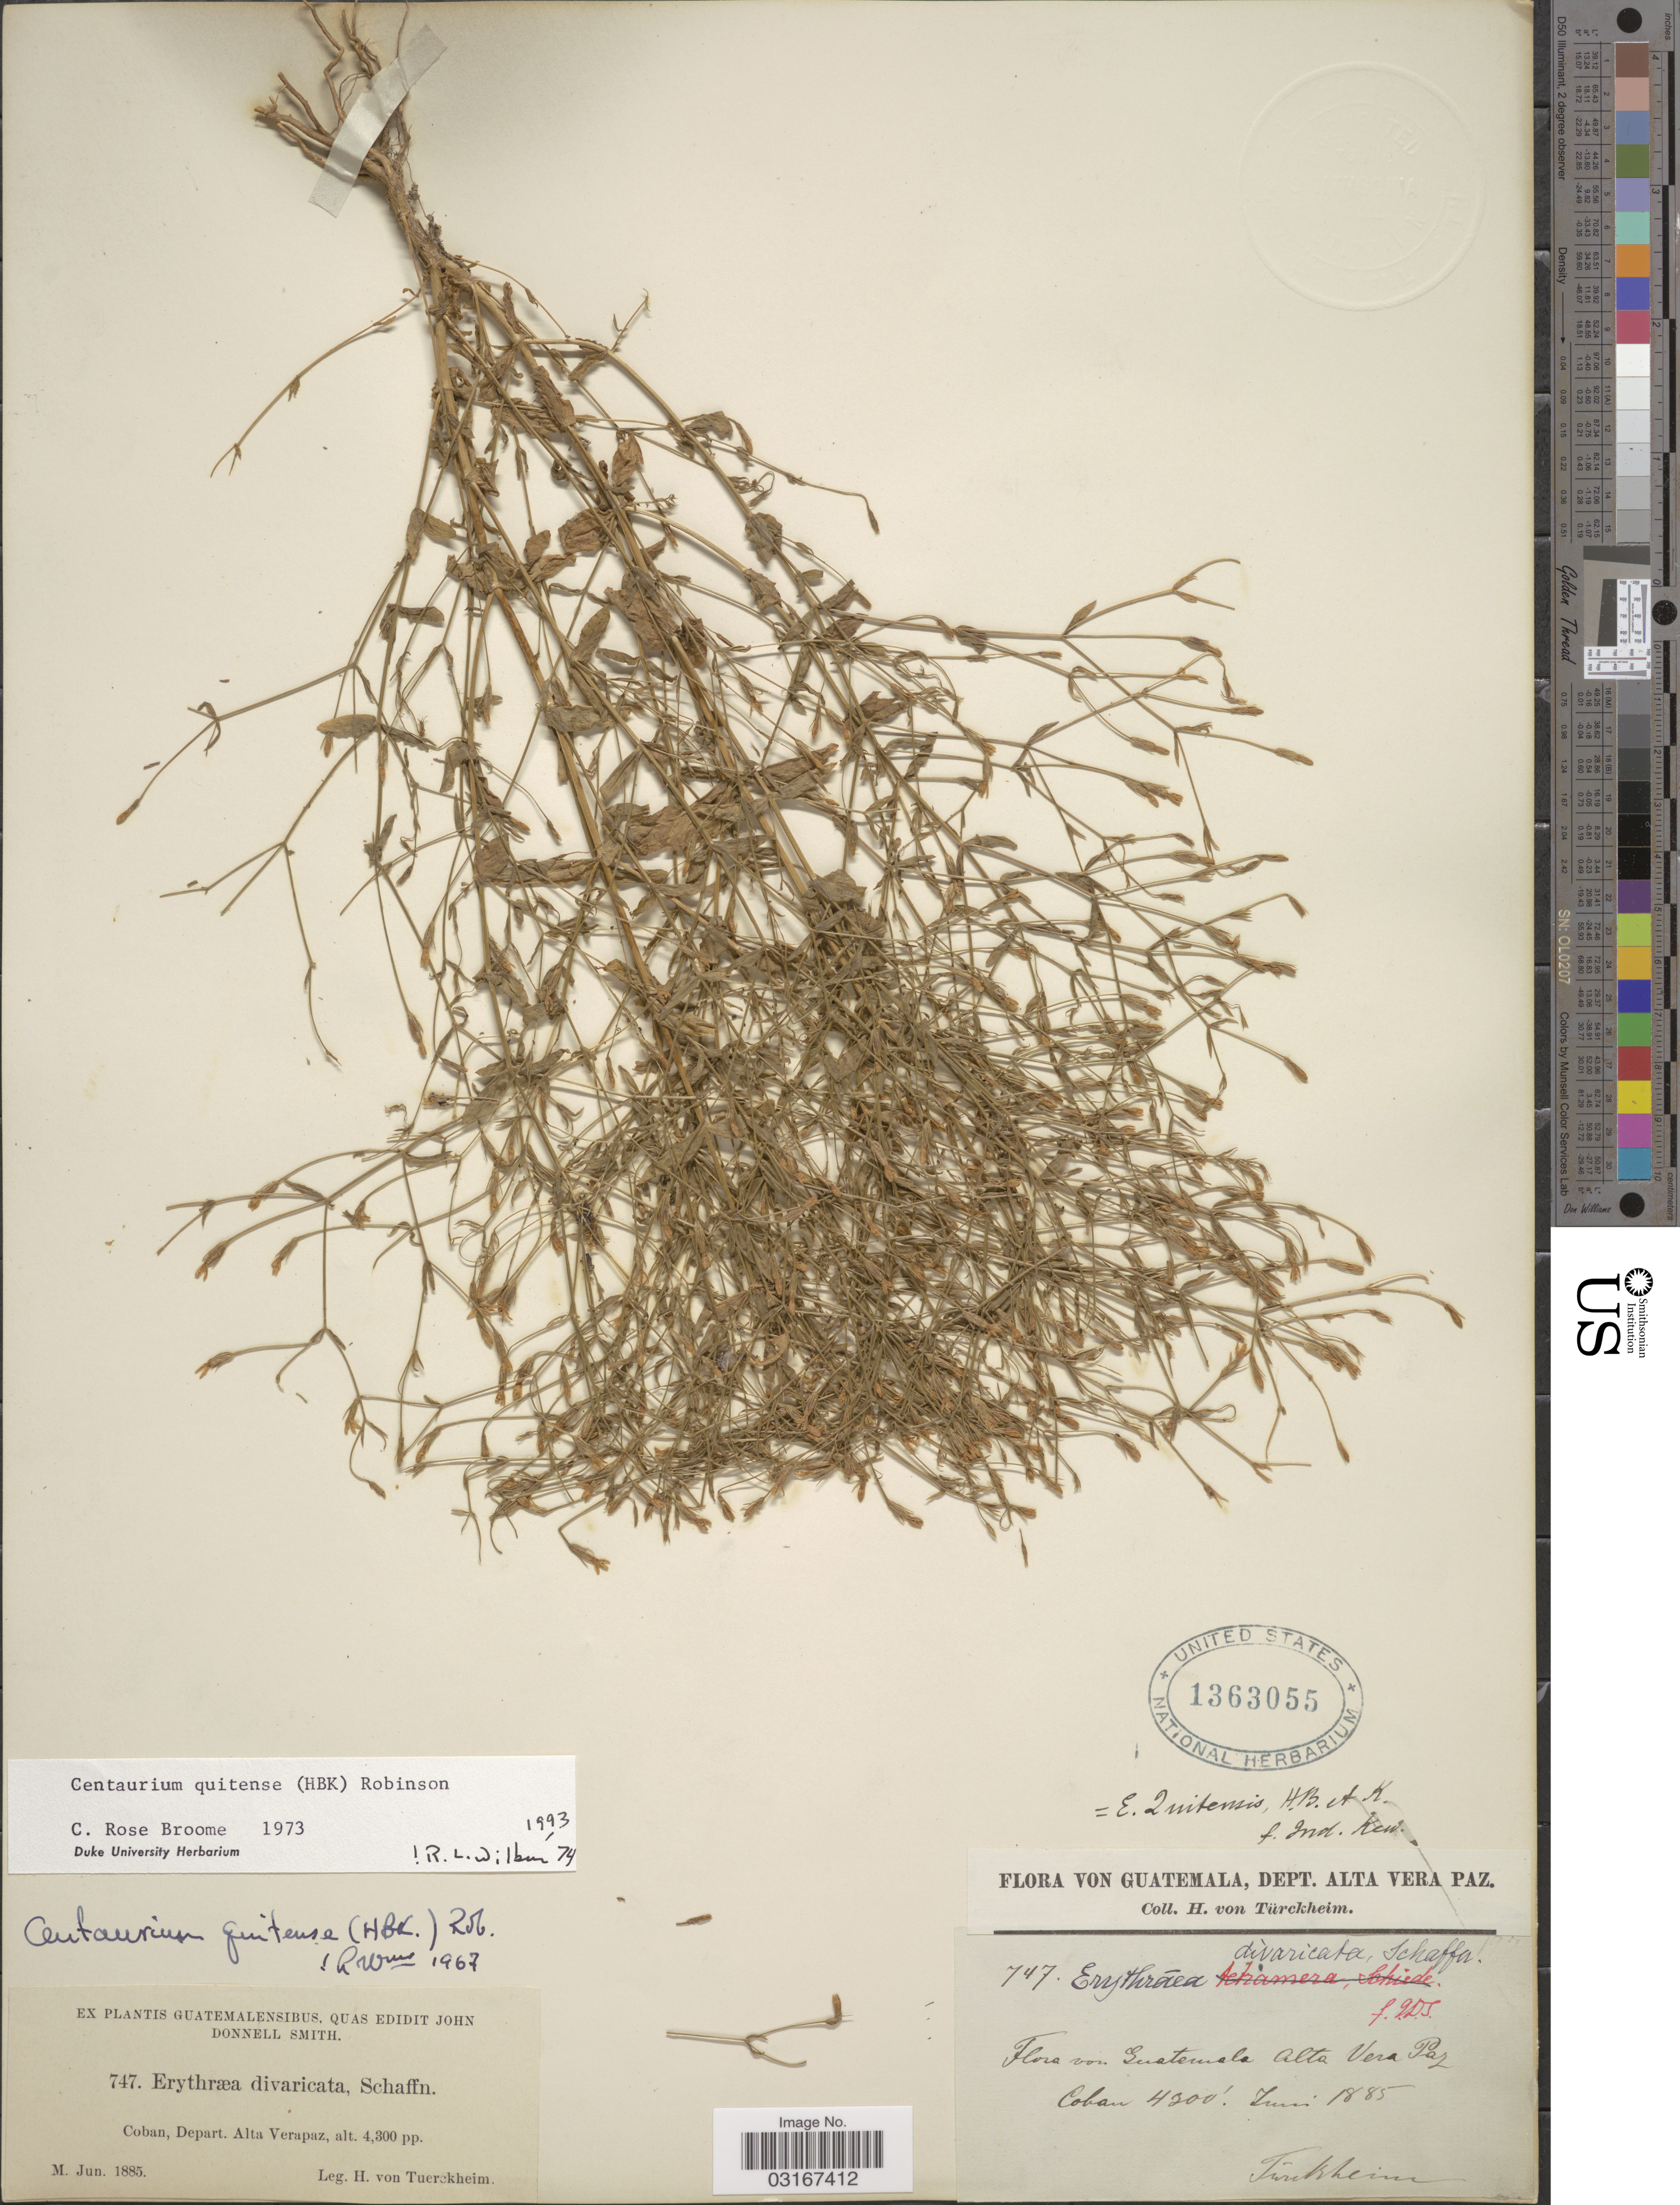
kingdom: Plantae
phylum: Tracheophyta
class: Magnoliopsida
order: Gentianales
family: Gentianaceae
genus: Centaurium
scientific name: Centaurium quitense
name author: (Kunth) B.L. Rob.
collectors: H. von Türckheim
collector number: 747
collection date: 1885-06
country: Guatemala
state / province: Alta Verapaz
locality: Coban, Depart. Alta Verapaz.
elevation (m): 1311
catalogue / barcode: US 1363055